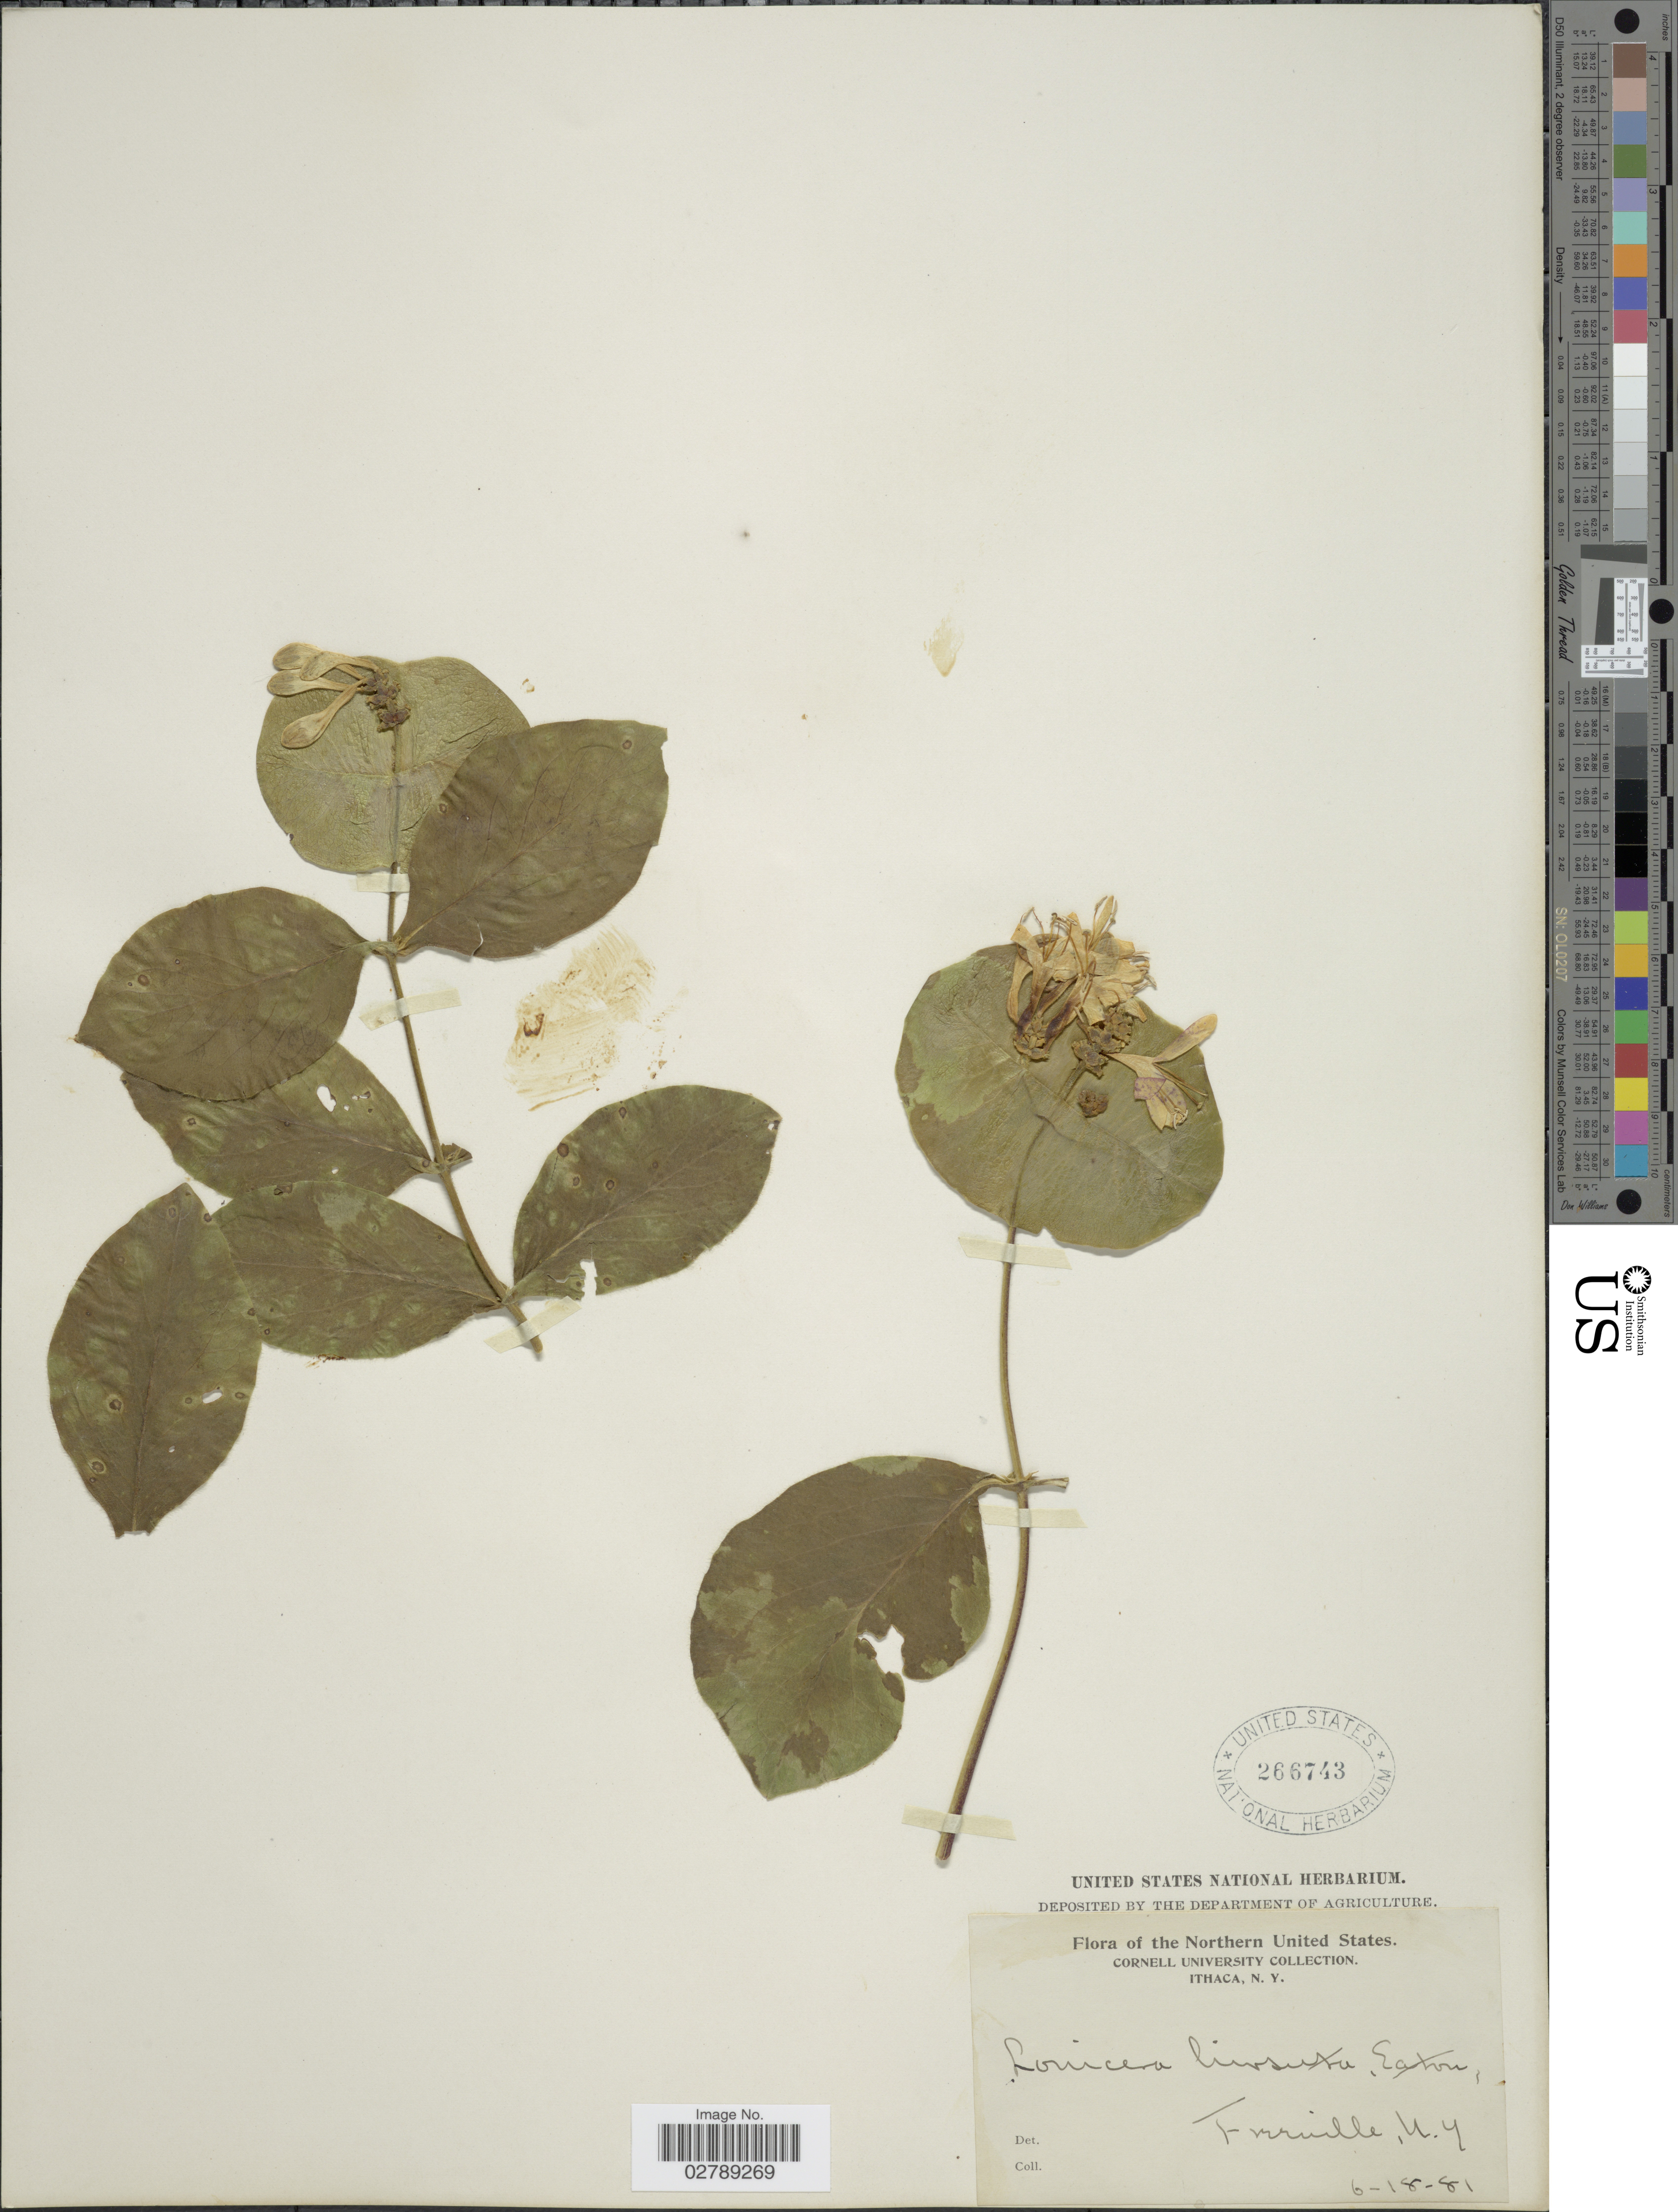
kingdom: Plantae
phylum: Tracheophyta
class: Magnoliopsida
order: Dipsacales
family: Caprifoliaceae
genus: Lonicera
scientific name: Lonicera hirsuta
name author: Eaton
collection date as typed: Transcribed d/m/y: 18/6/81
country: United States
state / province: New York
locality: Northern United States. Freeville.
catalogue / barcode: US 266743